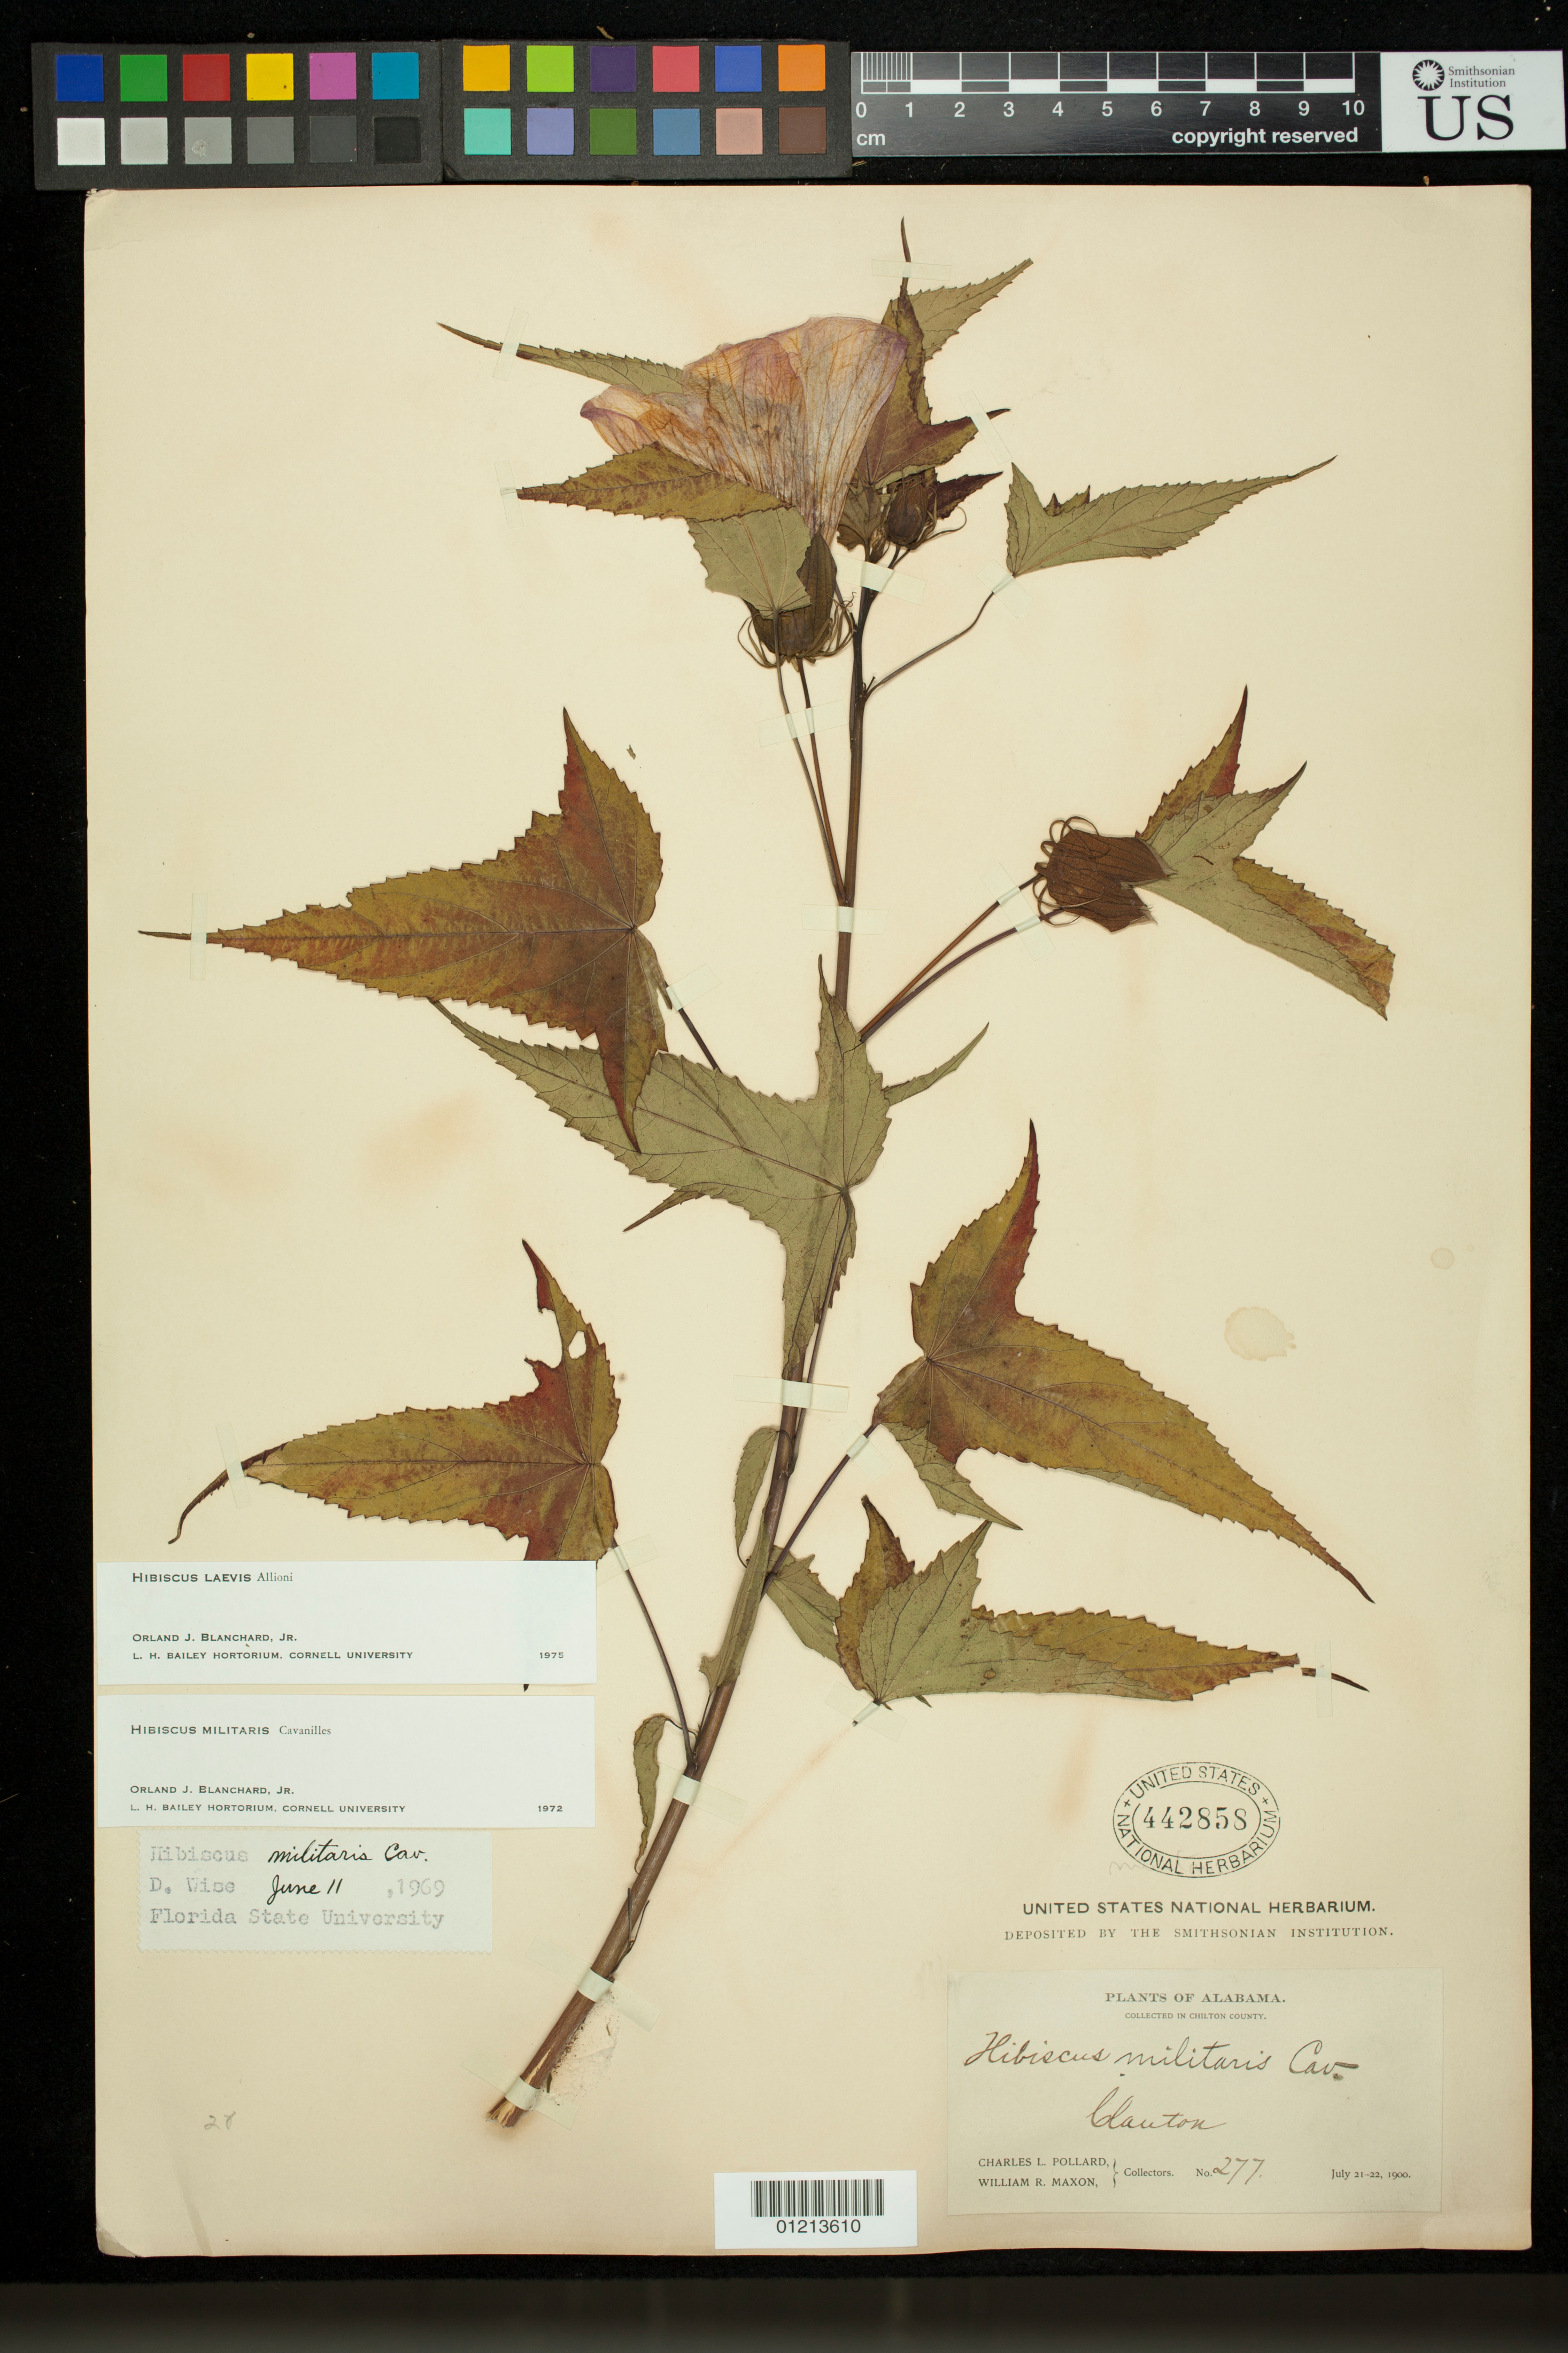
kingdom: Plantae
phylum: Tracheophyta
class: Magnoliopsida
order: Malvales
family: Malvaceae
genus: Hibiscus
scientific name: Hibiscus laevis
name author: All.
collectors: C. L. Pollard & W. R. Maxon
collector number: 277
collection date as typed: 21Jul 1900 to 22 Jul 1900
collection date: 1900-07-21/1900-07-22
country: United States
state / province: Alabama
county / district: Chilton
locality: Chilton County: Clauton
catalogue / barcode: US 442858